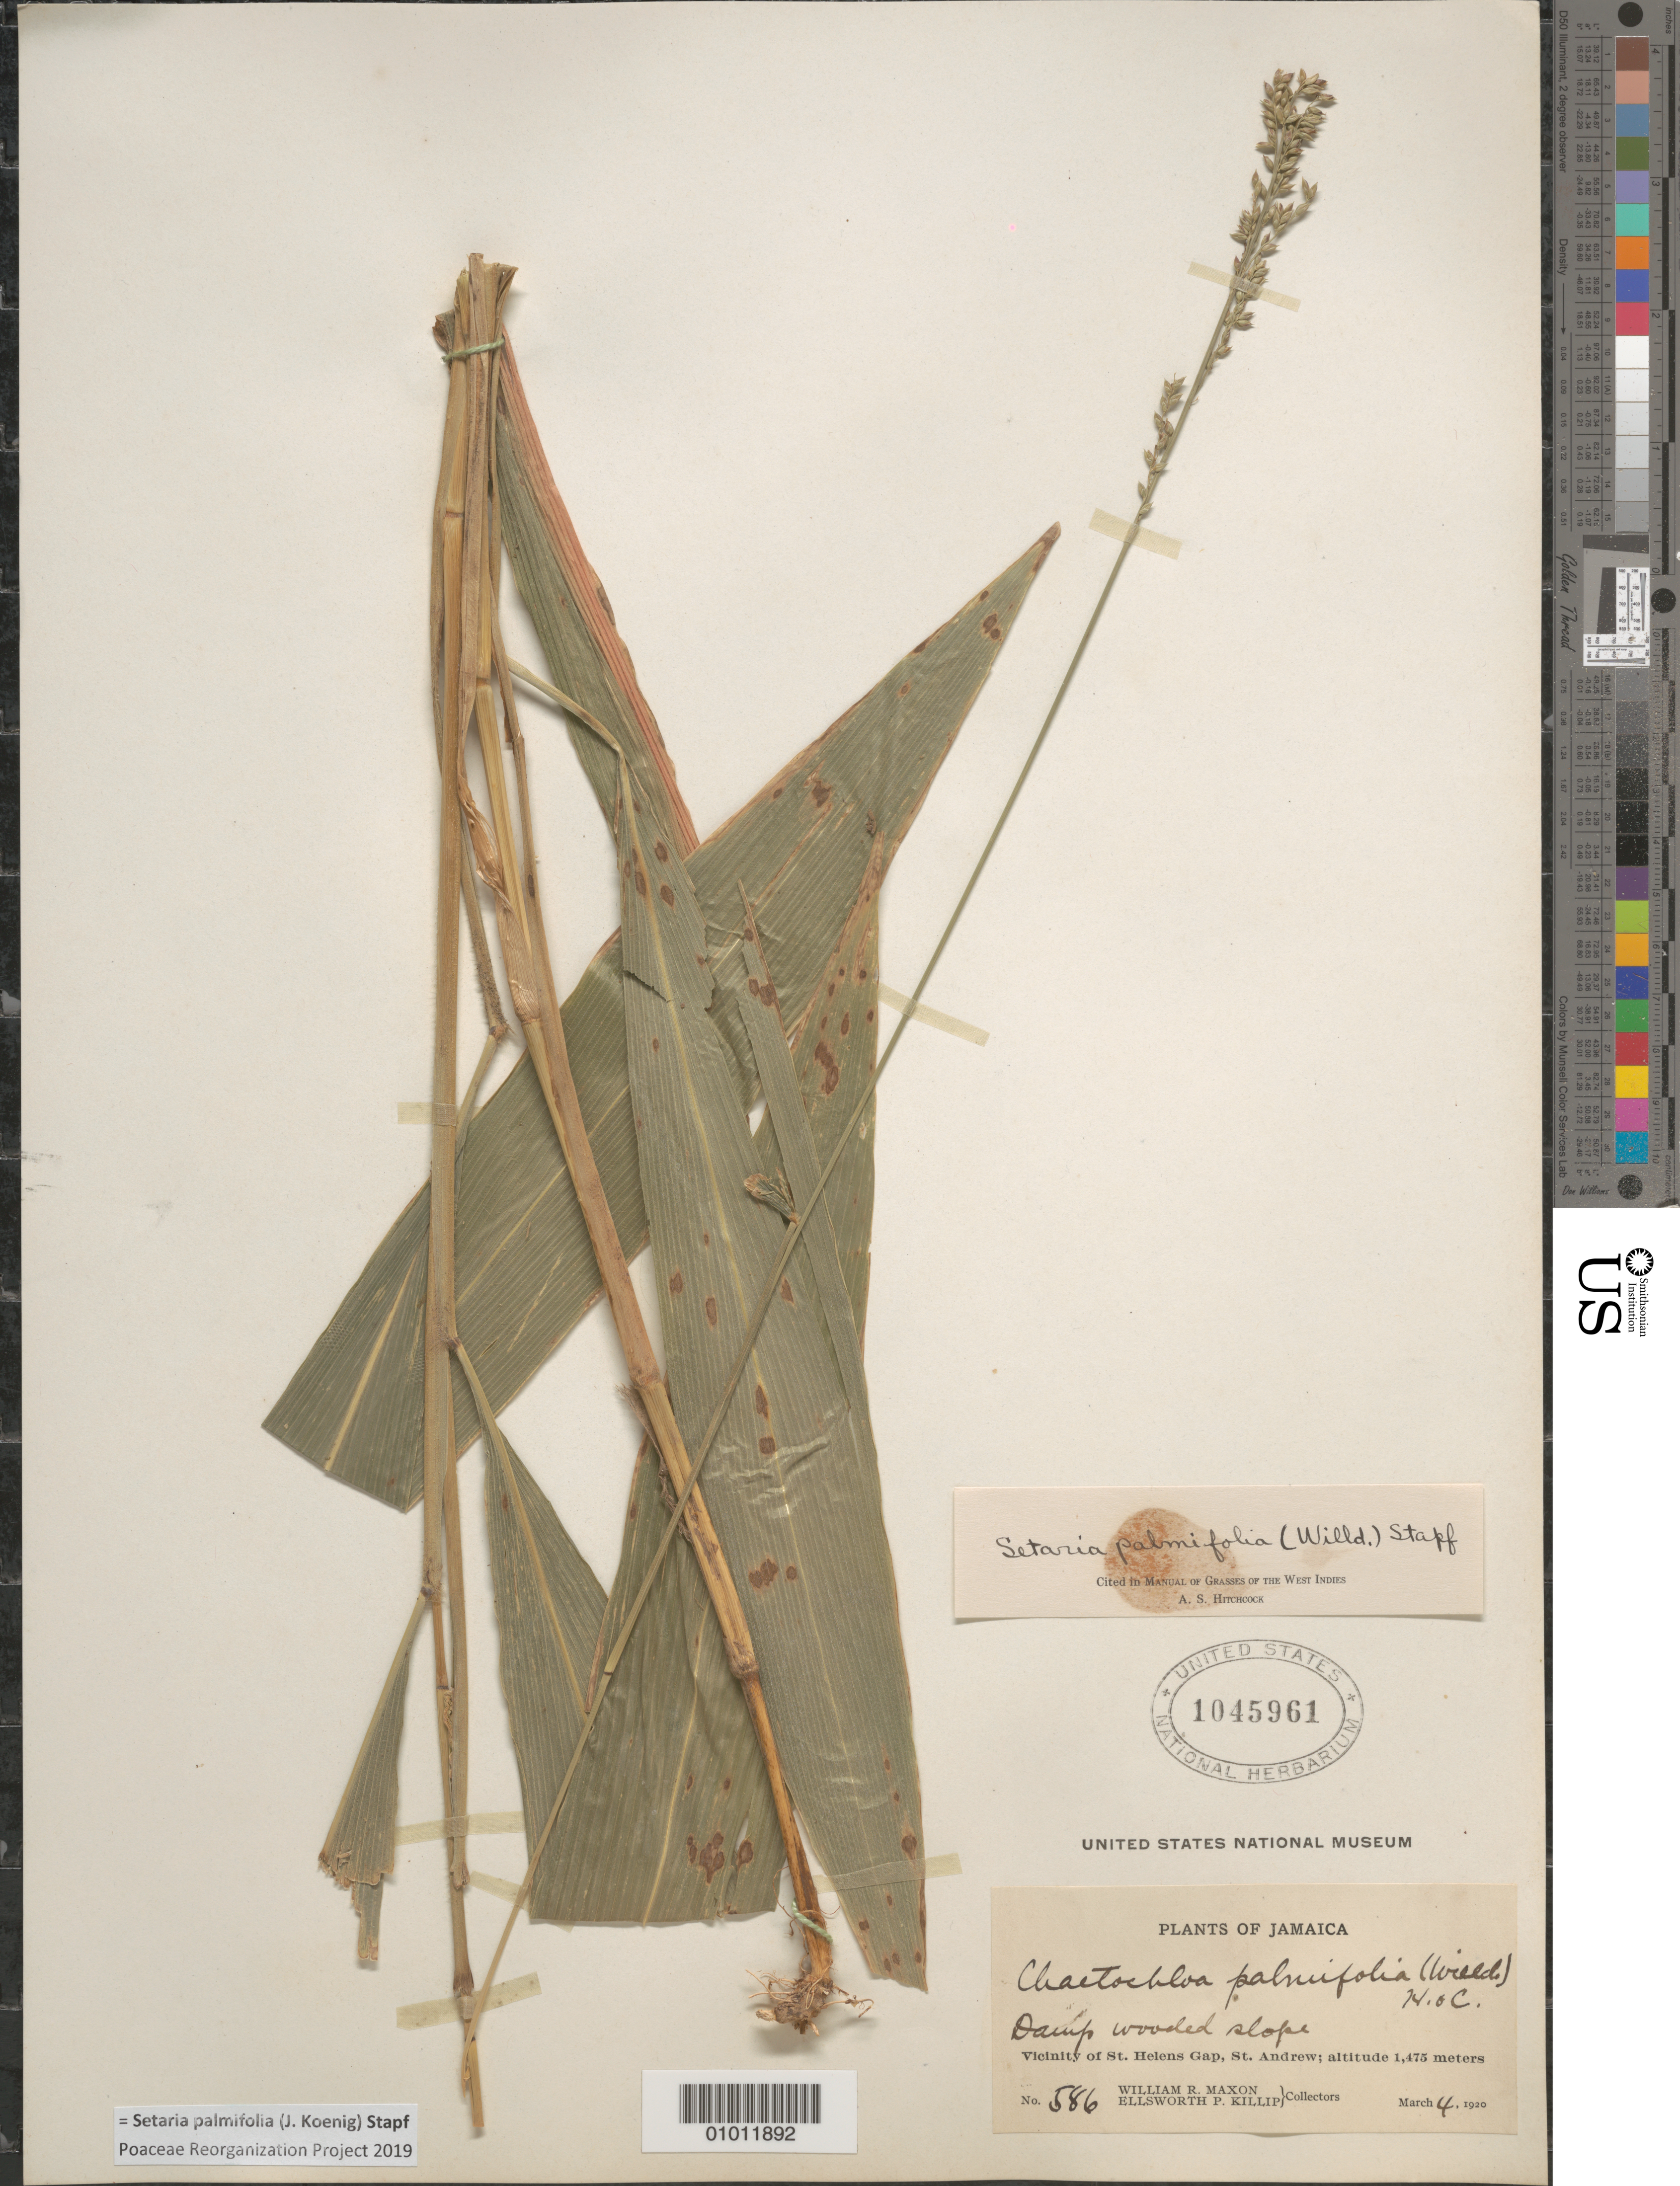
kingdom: Plantae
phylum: Tracheophyta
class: Liliopsida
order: Poales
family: Poaceae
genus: Setaria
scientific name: Setaria palmifolia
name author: (J. Koenig) Stapf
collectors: W. R. Maxon & E. P. Killip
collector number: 586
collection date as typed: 04 Mar 1920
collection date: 1920-03-04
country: Jamaica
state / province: Saint Andrew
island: Jamaica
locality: Vicinity of St. Helen's Gap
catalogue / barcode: US 1045961